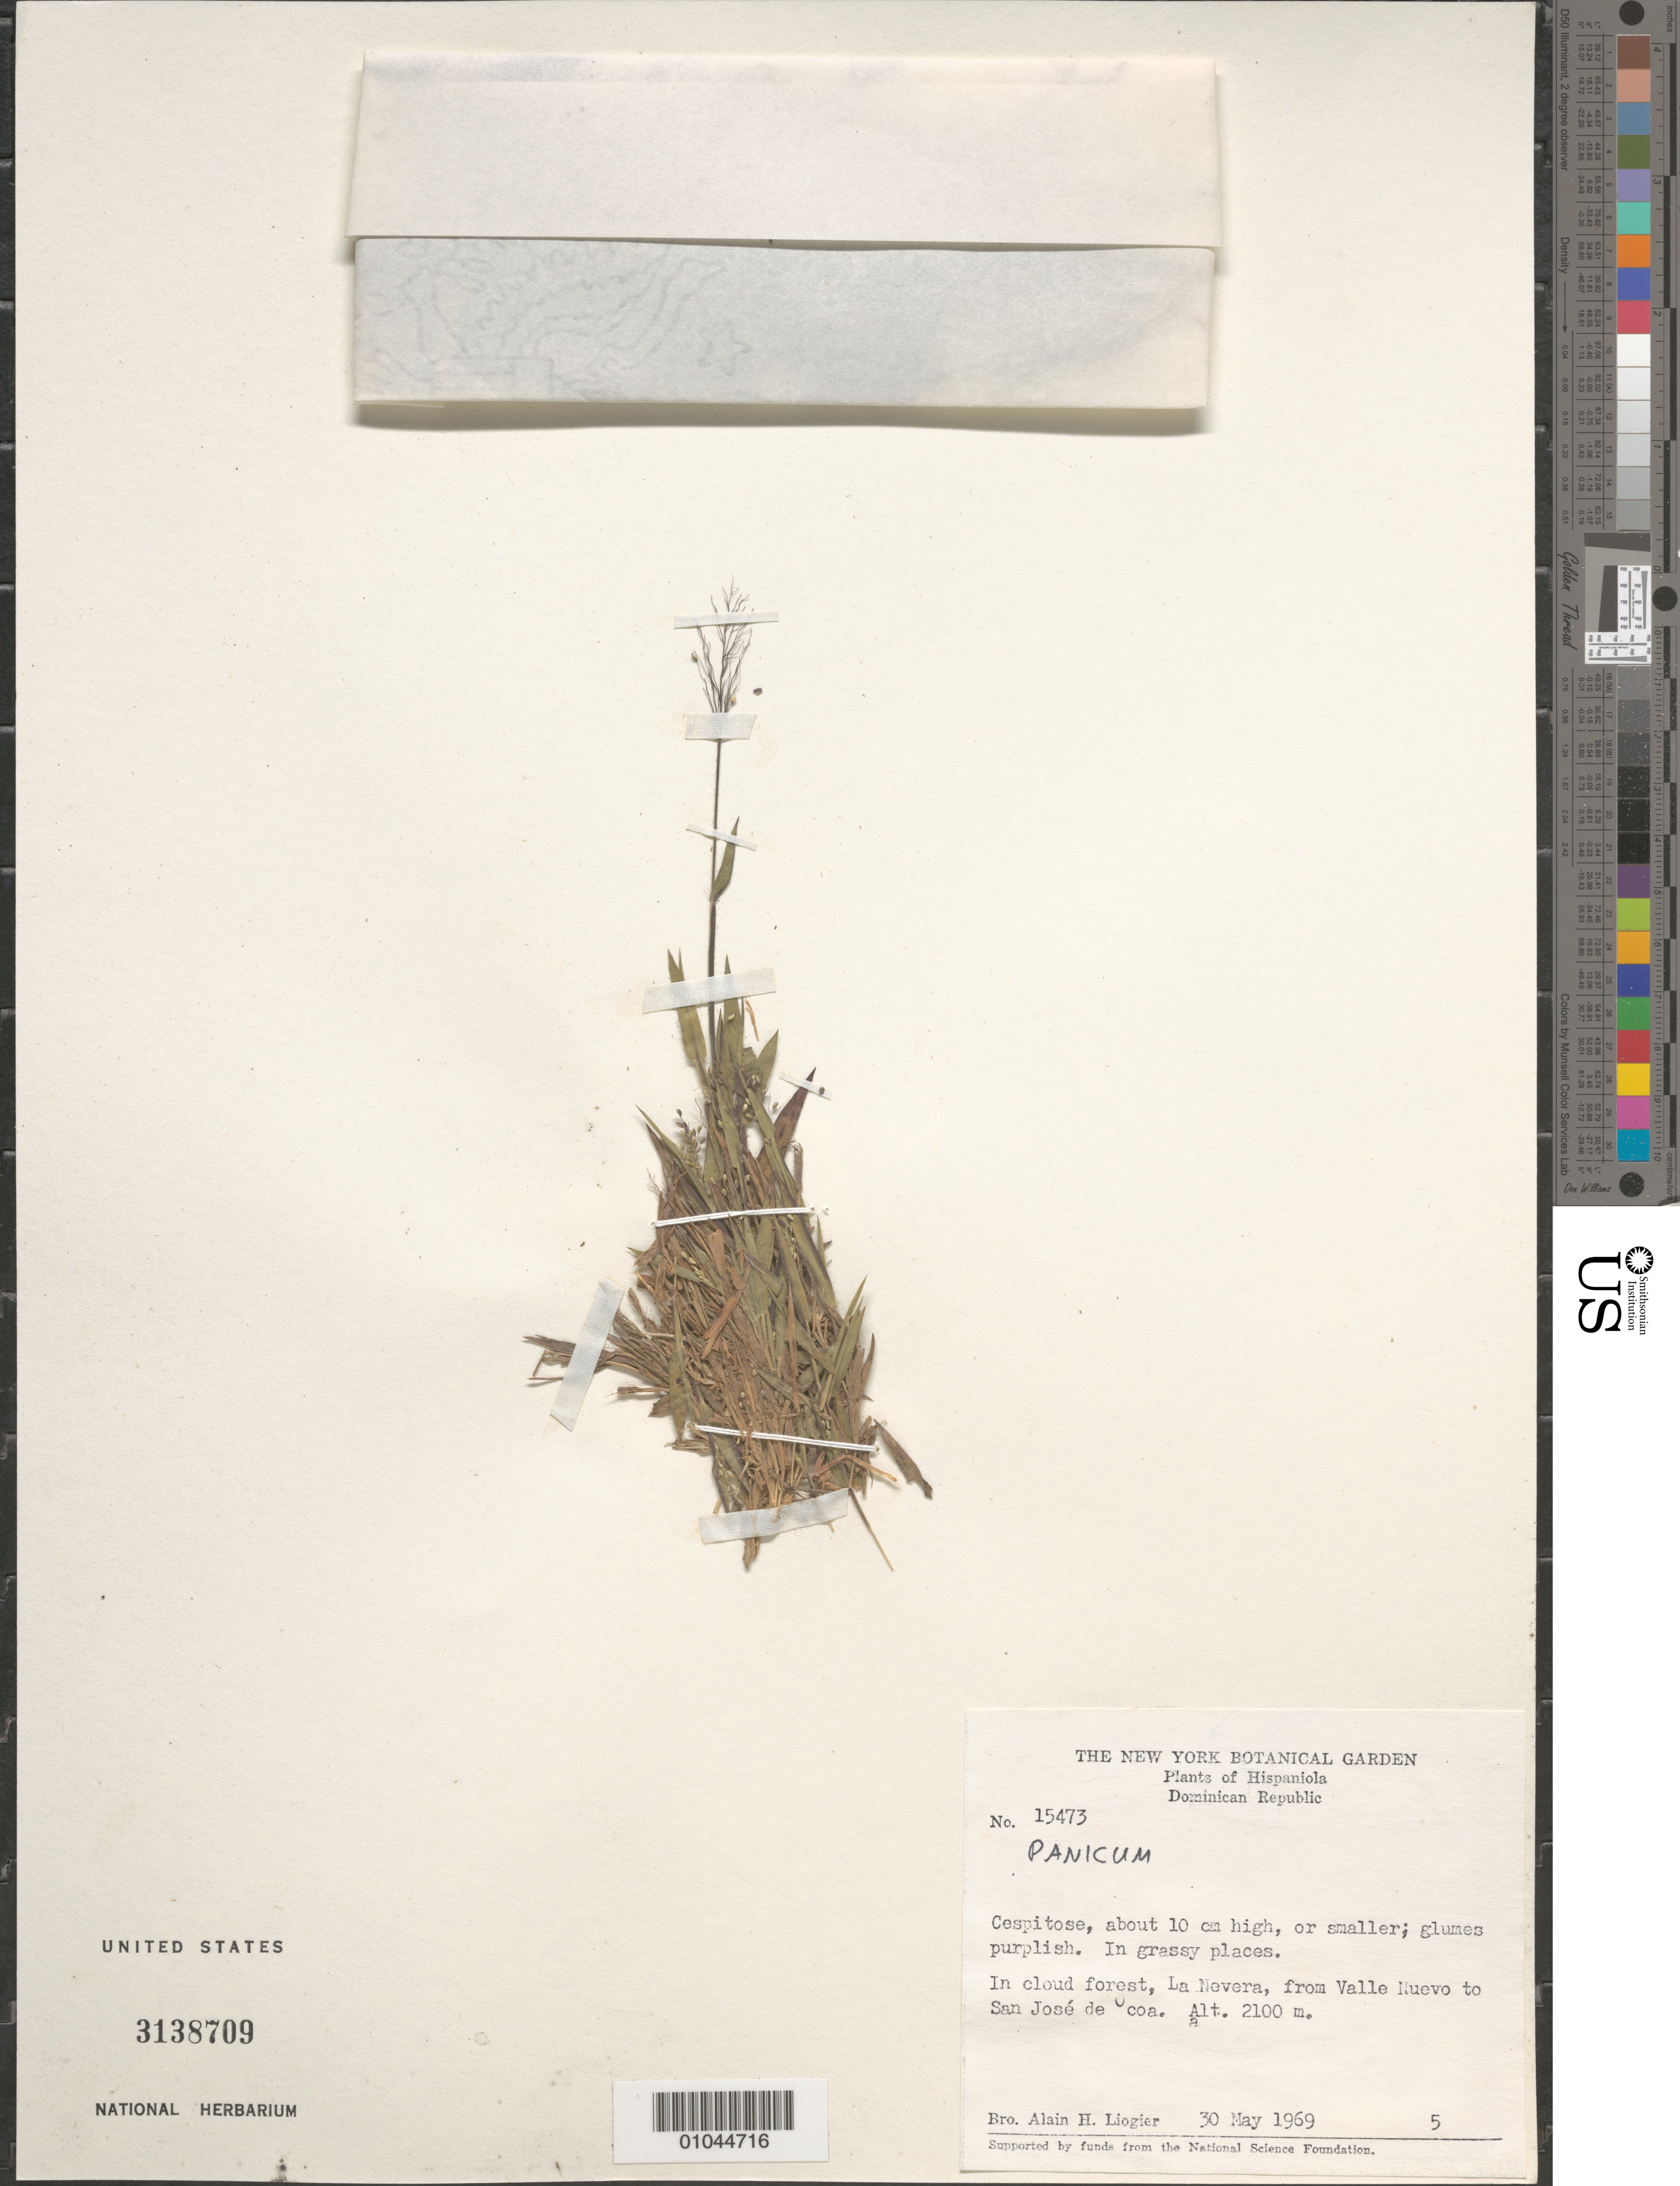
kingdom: Plantae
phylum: Tracheophyta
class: Liliopsida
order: Poales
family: Poaceae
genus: Panicum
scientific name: Panicum sp.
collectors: A. H. Liogier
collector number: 15473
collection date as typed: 30 May 1969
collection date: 1969-05-30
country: Dominican Republic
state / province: La Vega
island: Hispaniola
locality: La Nevera, from Valle Nuevo to San Jose de Ocoa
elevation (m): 2100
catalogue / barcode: US 3138709